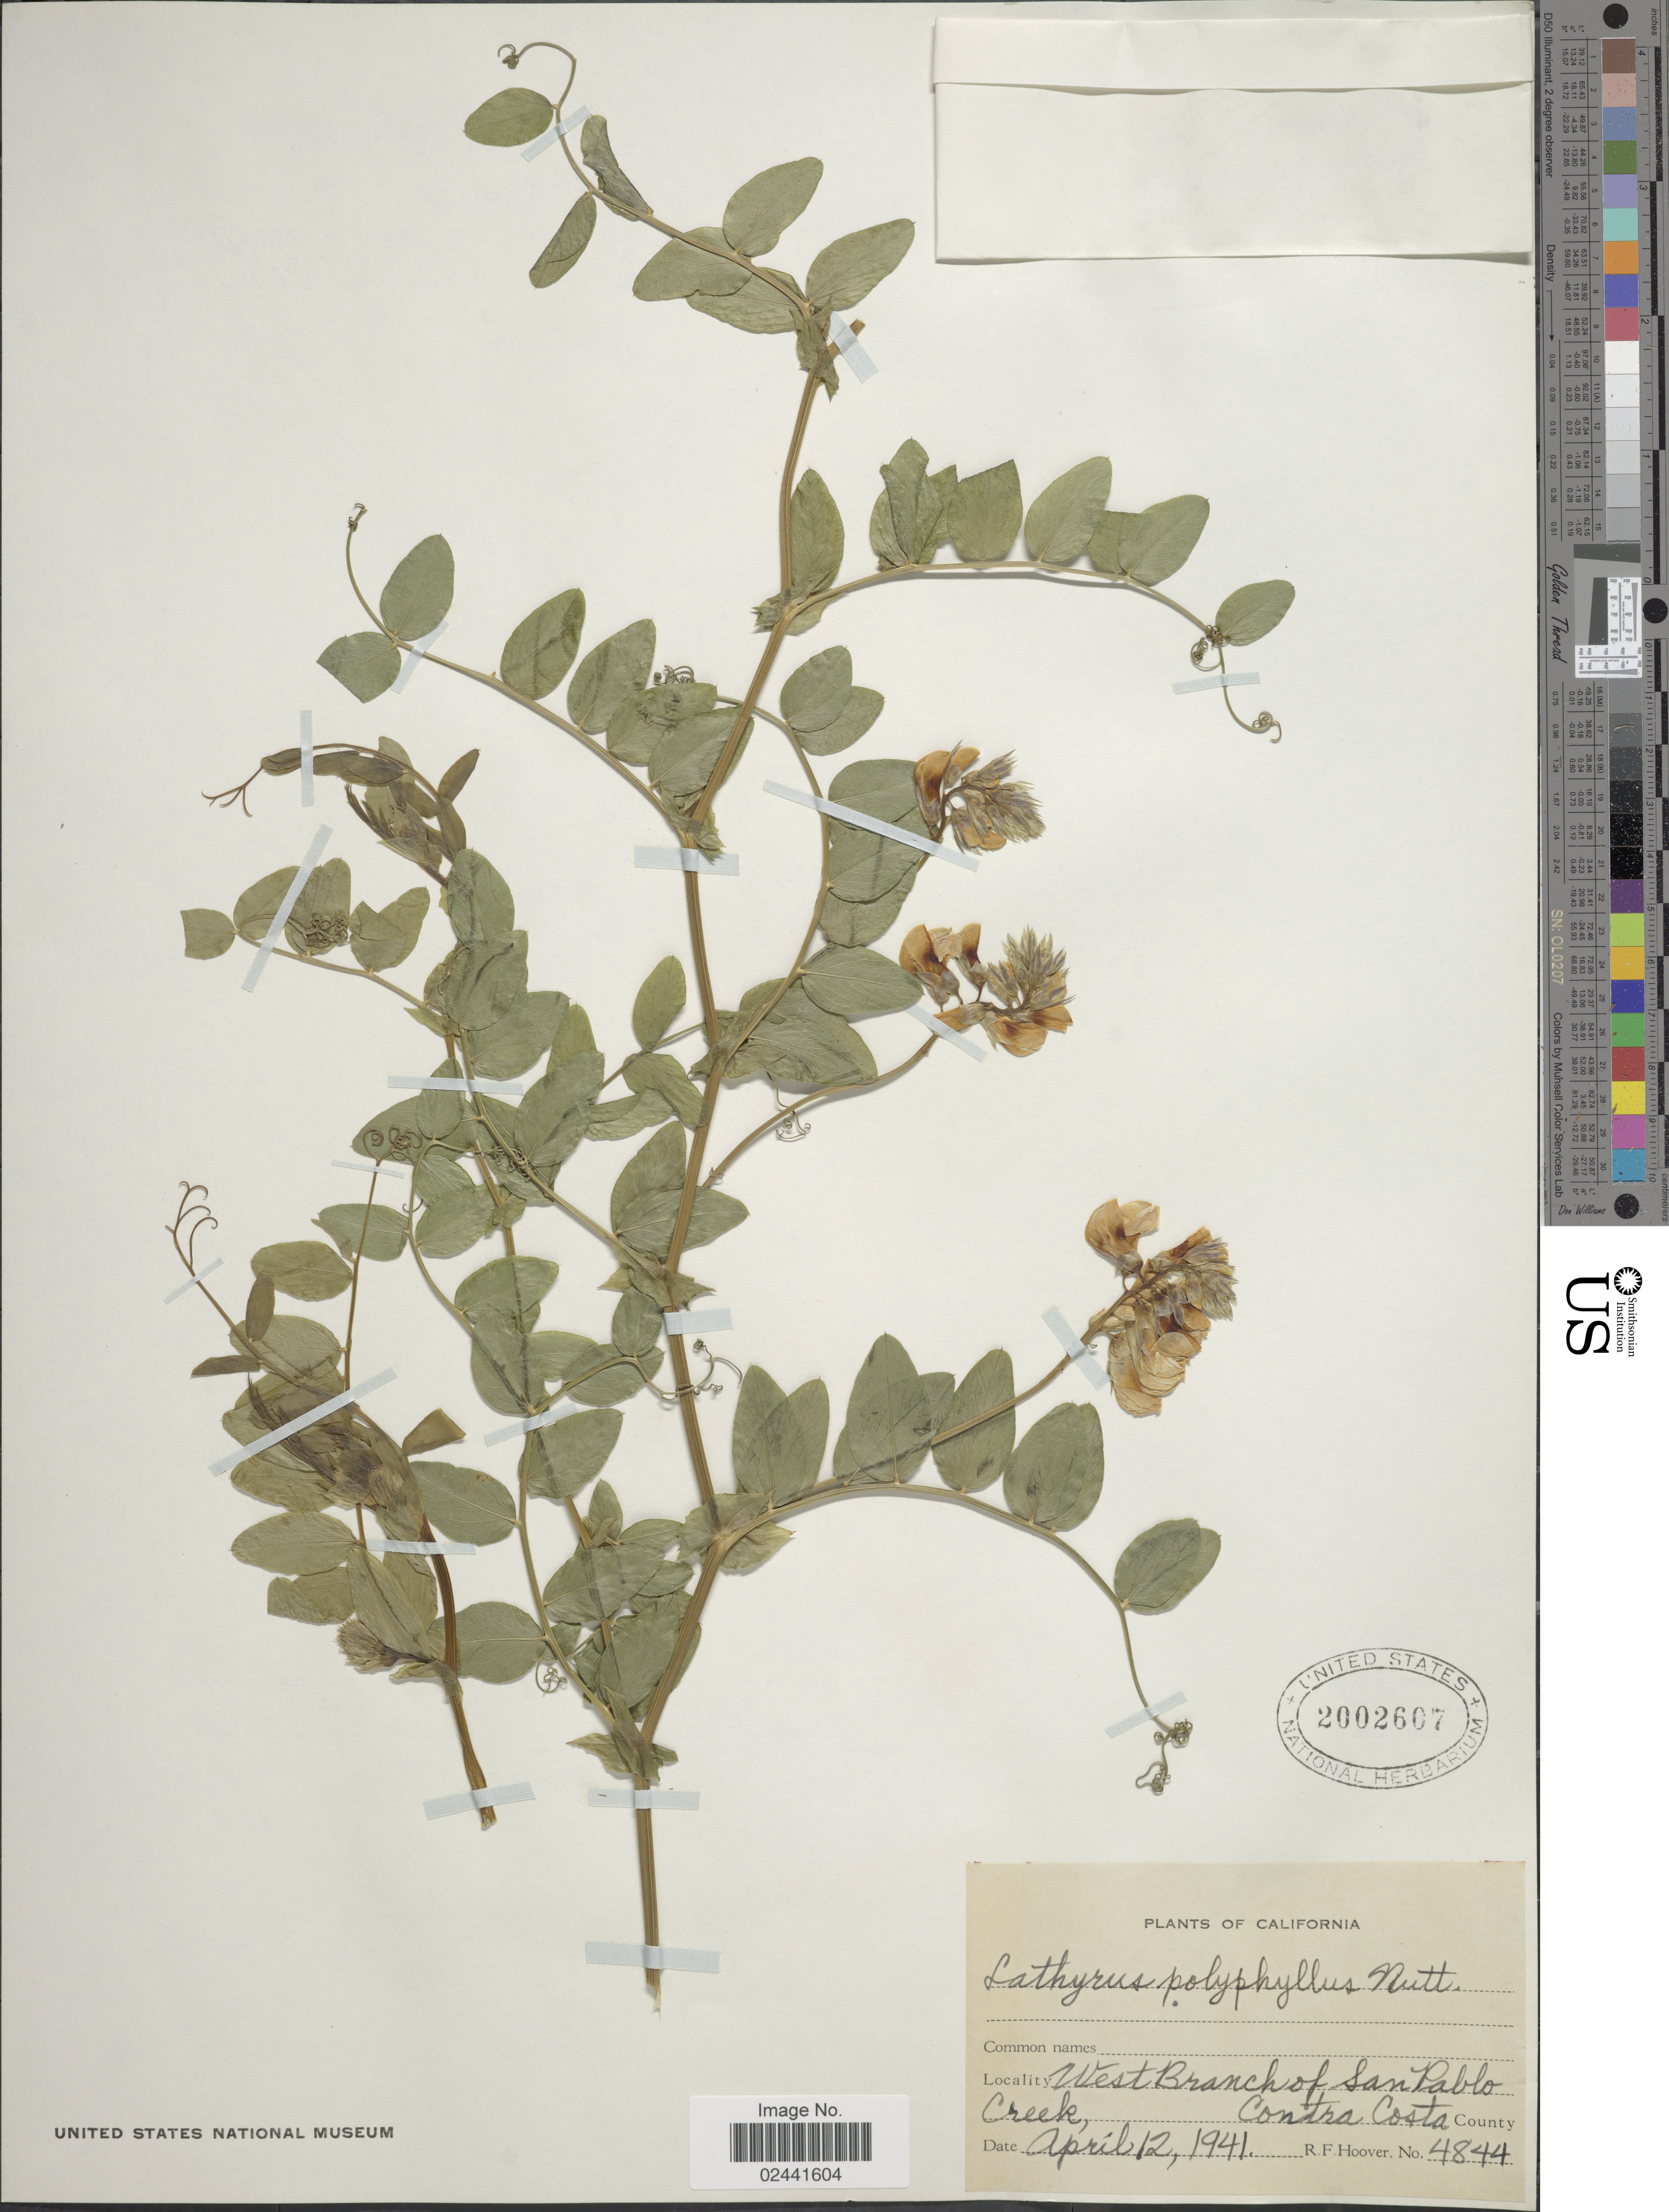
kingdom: Plantae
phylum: Tracheophyta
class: Magnoliopsida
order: Fabales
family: Fabaceae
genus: Lathyrus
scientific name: Lathyrus polyphyllus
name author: Nutt.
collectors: R. F. Hoover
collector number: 4844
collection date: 1941-04-12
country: United States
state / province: California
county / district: Contra Costa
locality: West Branch of San Pablo Creek, Contra Costa County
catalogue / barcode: US 2002607